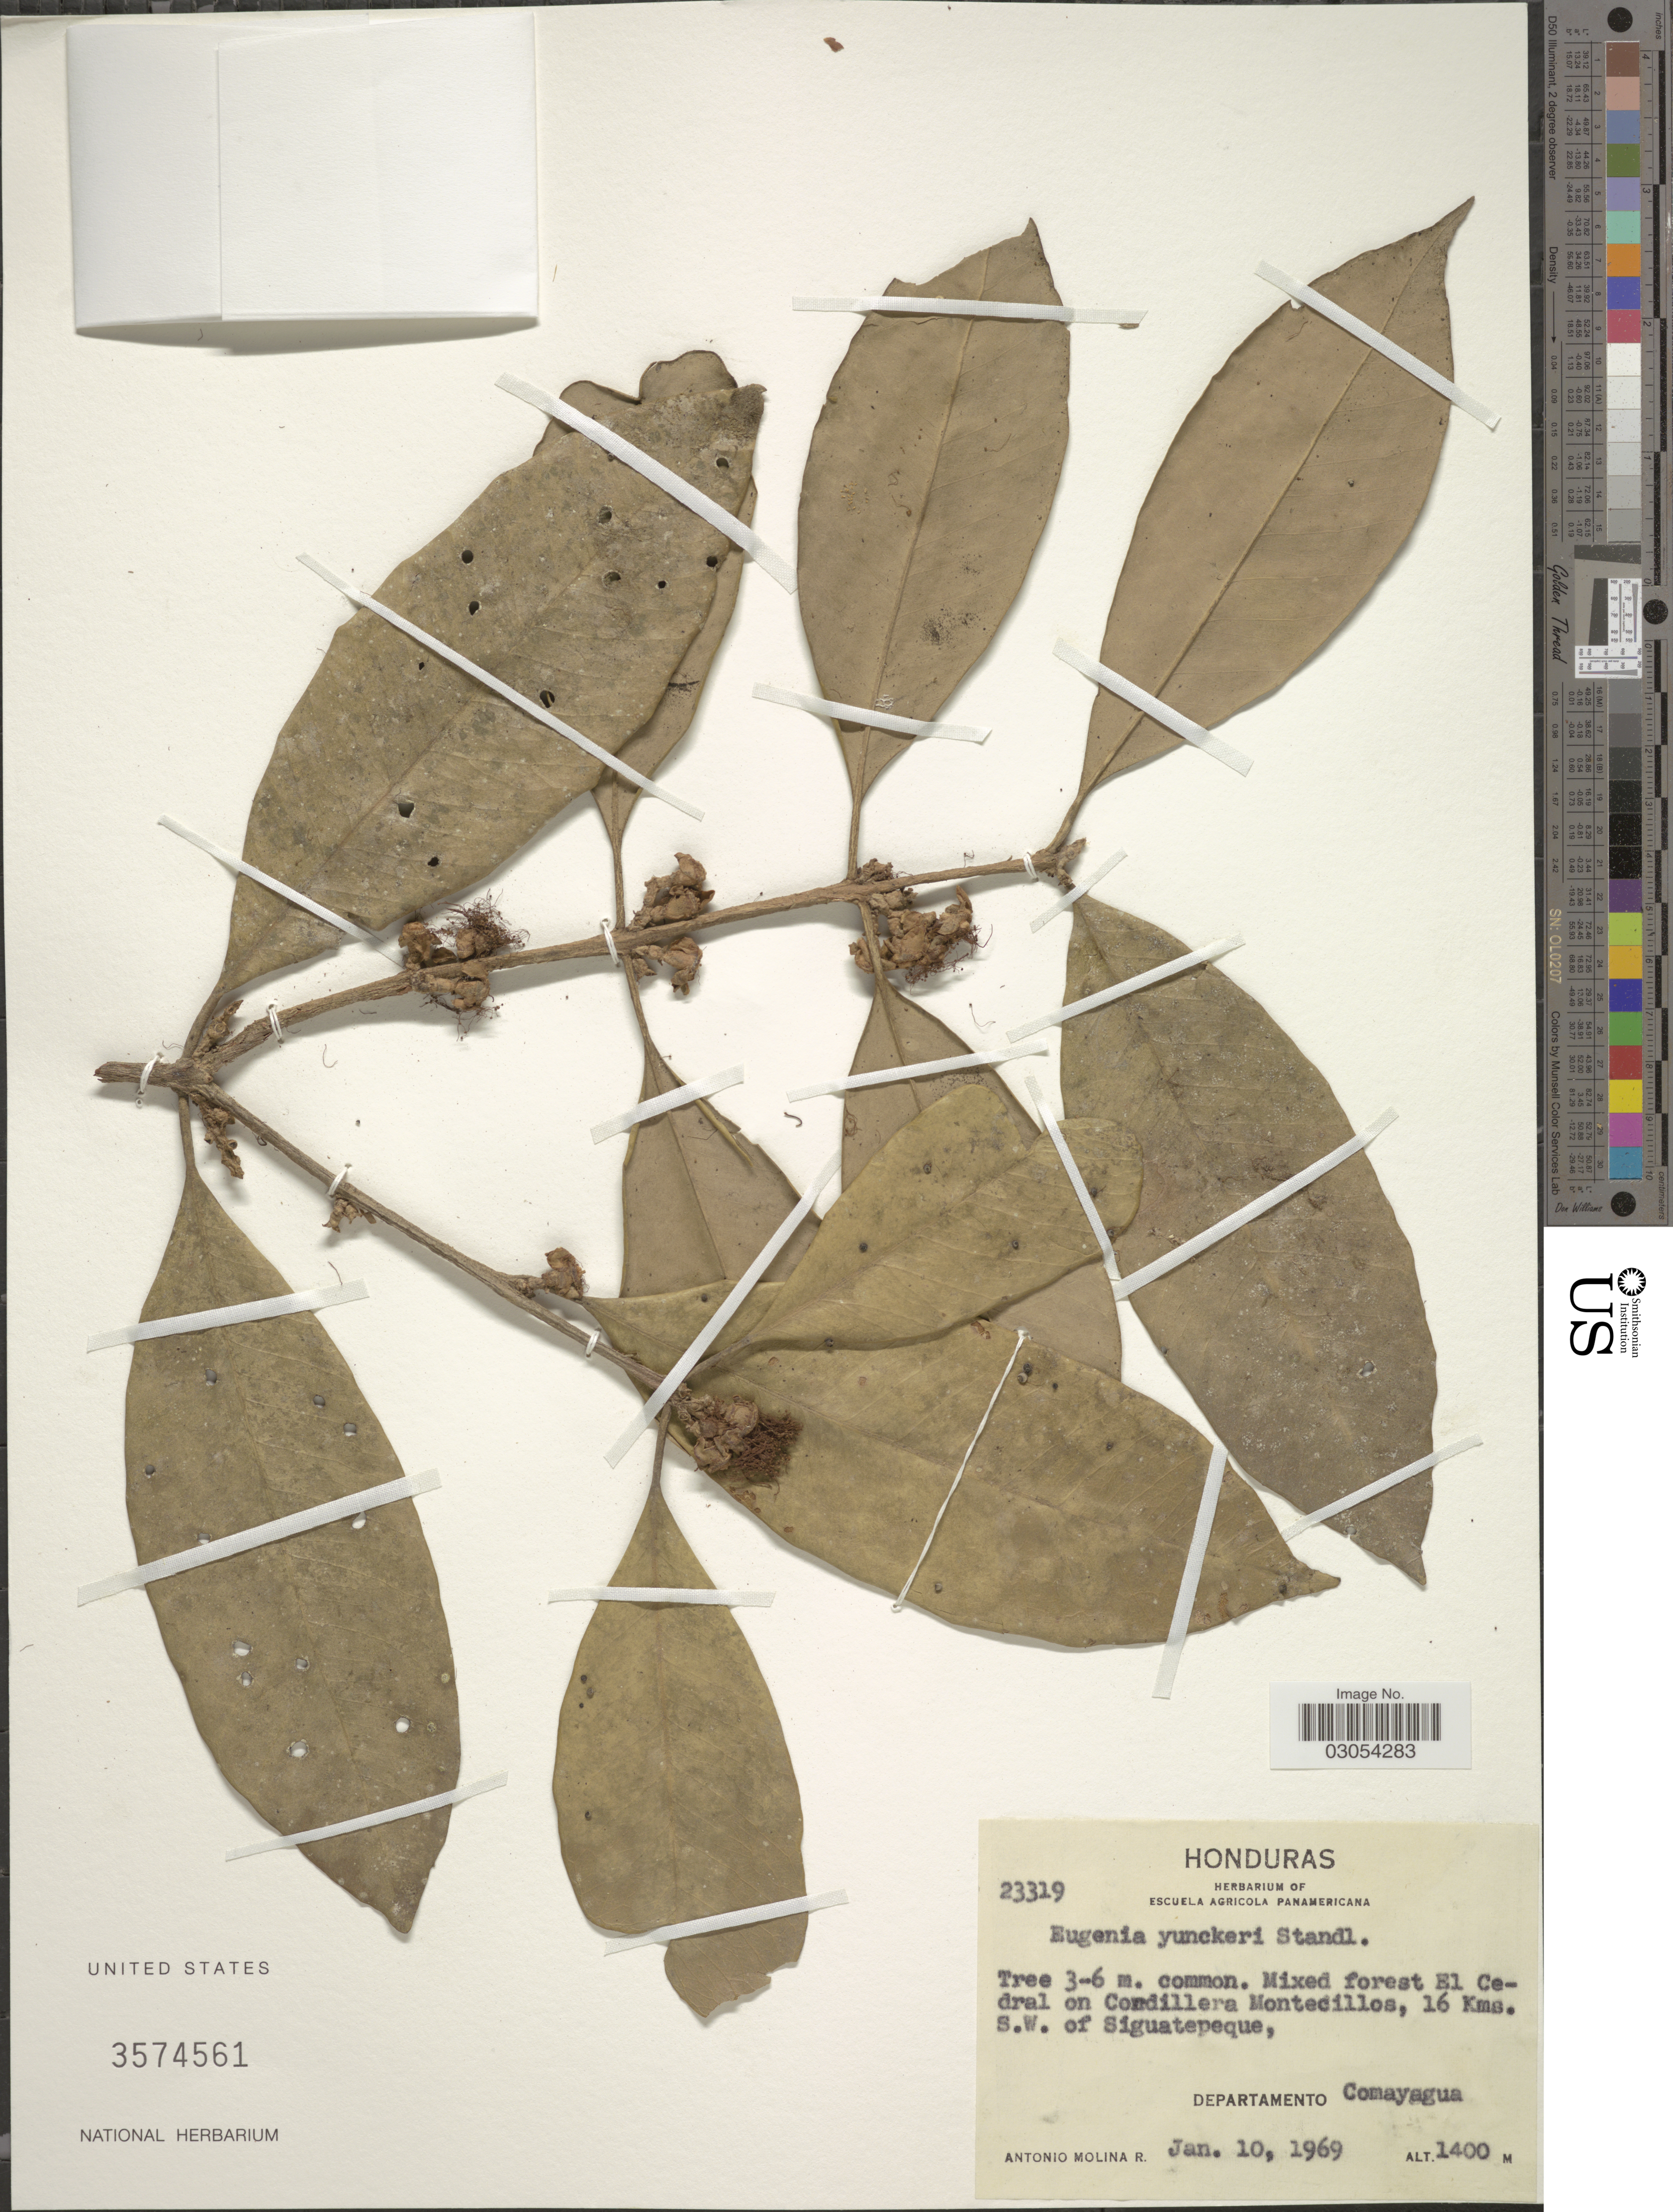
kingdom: Plantae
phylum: Tracheophyta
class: Magnoliopsida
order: Myrtales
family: Myrtaceae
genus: Eugenia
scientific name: Eugenia yunckeri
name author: Standl.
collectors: A. Molina R.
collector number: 23319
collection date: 1969-01-10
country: Honduras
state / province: Comayagua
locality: Mixed forest El Cedral on Cordillera Montecillos, 16 Kms. S.W. of Siguatepeque, Departamento Comayagua.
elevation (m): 1400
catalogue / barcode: US 3574561